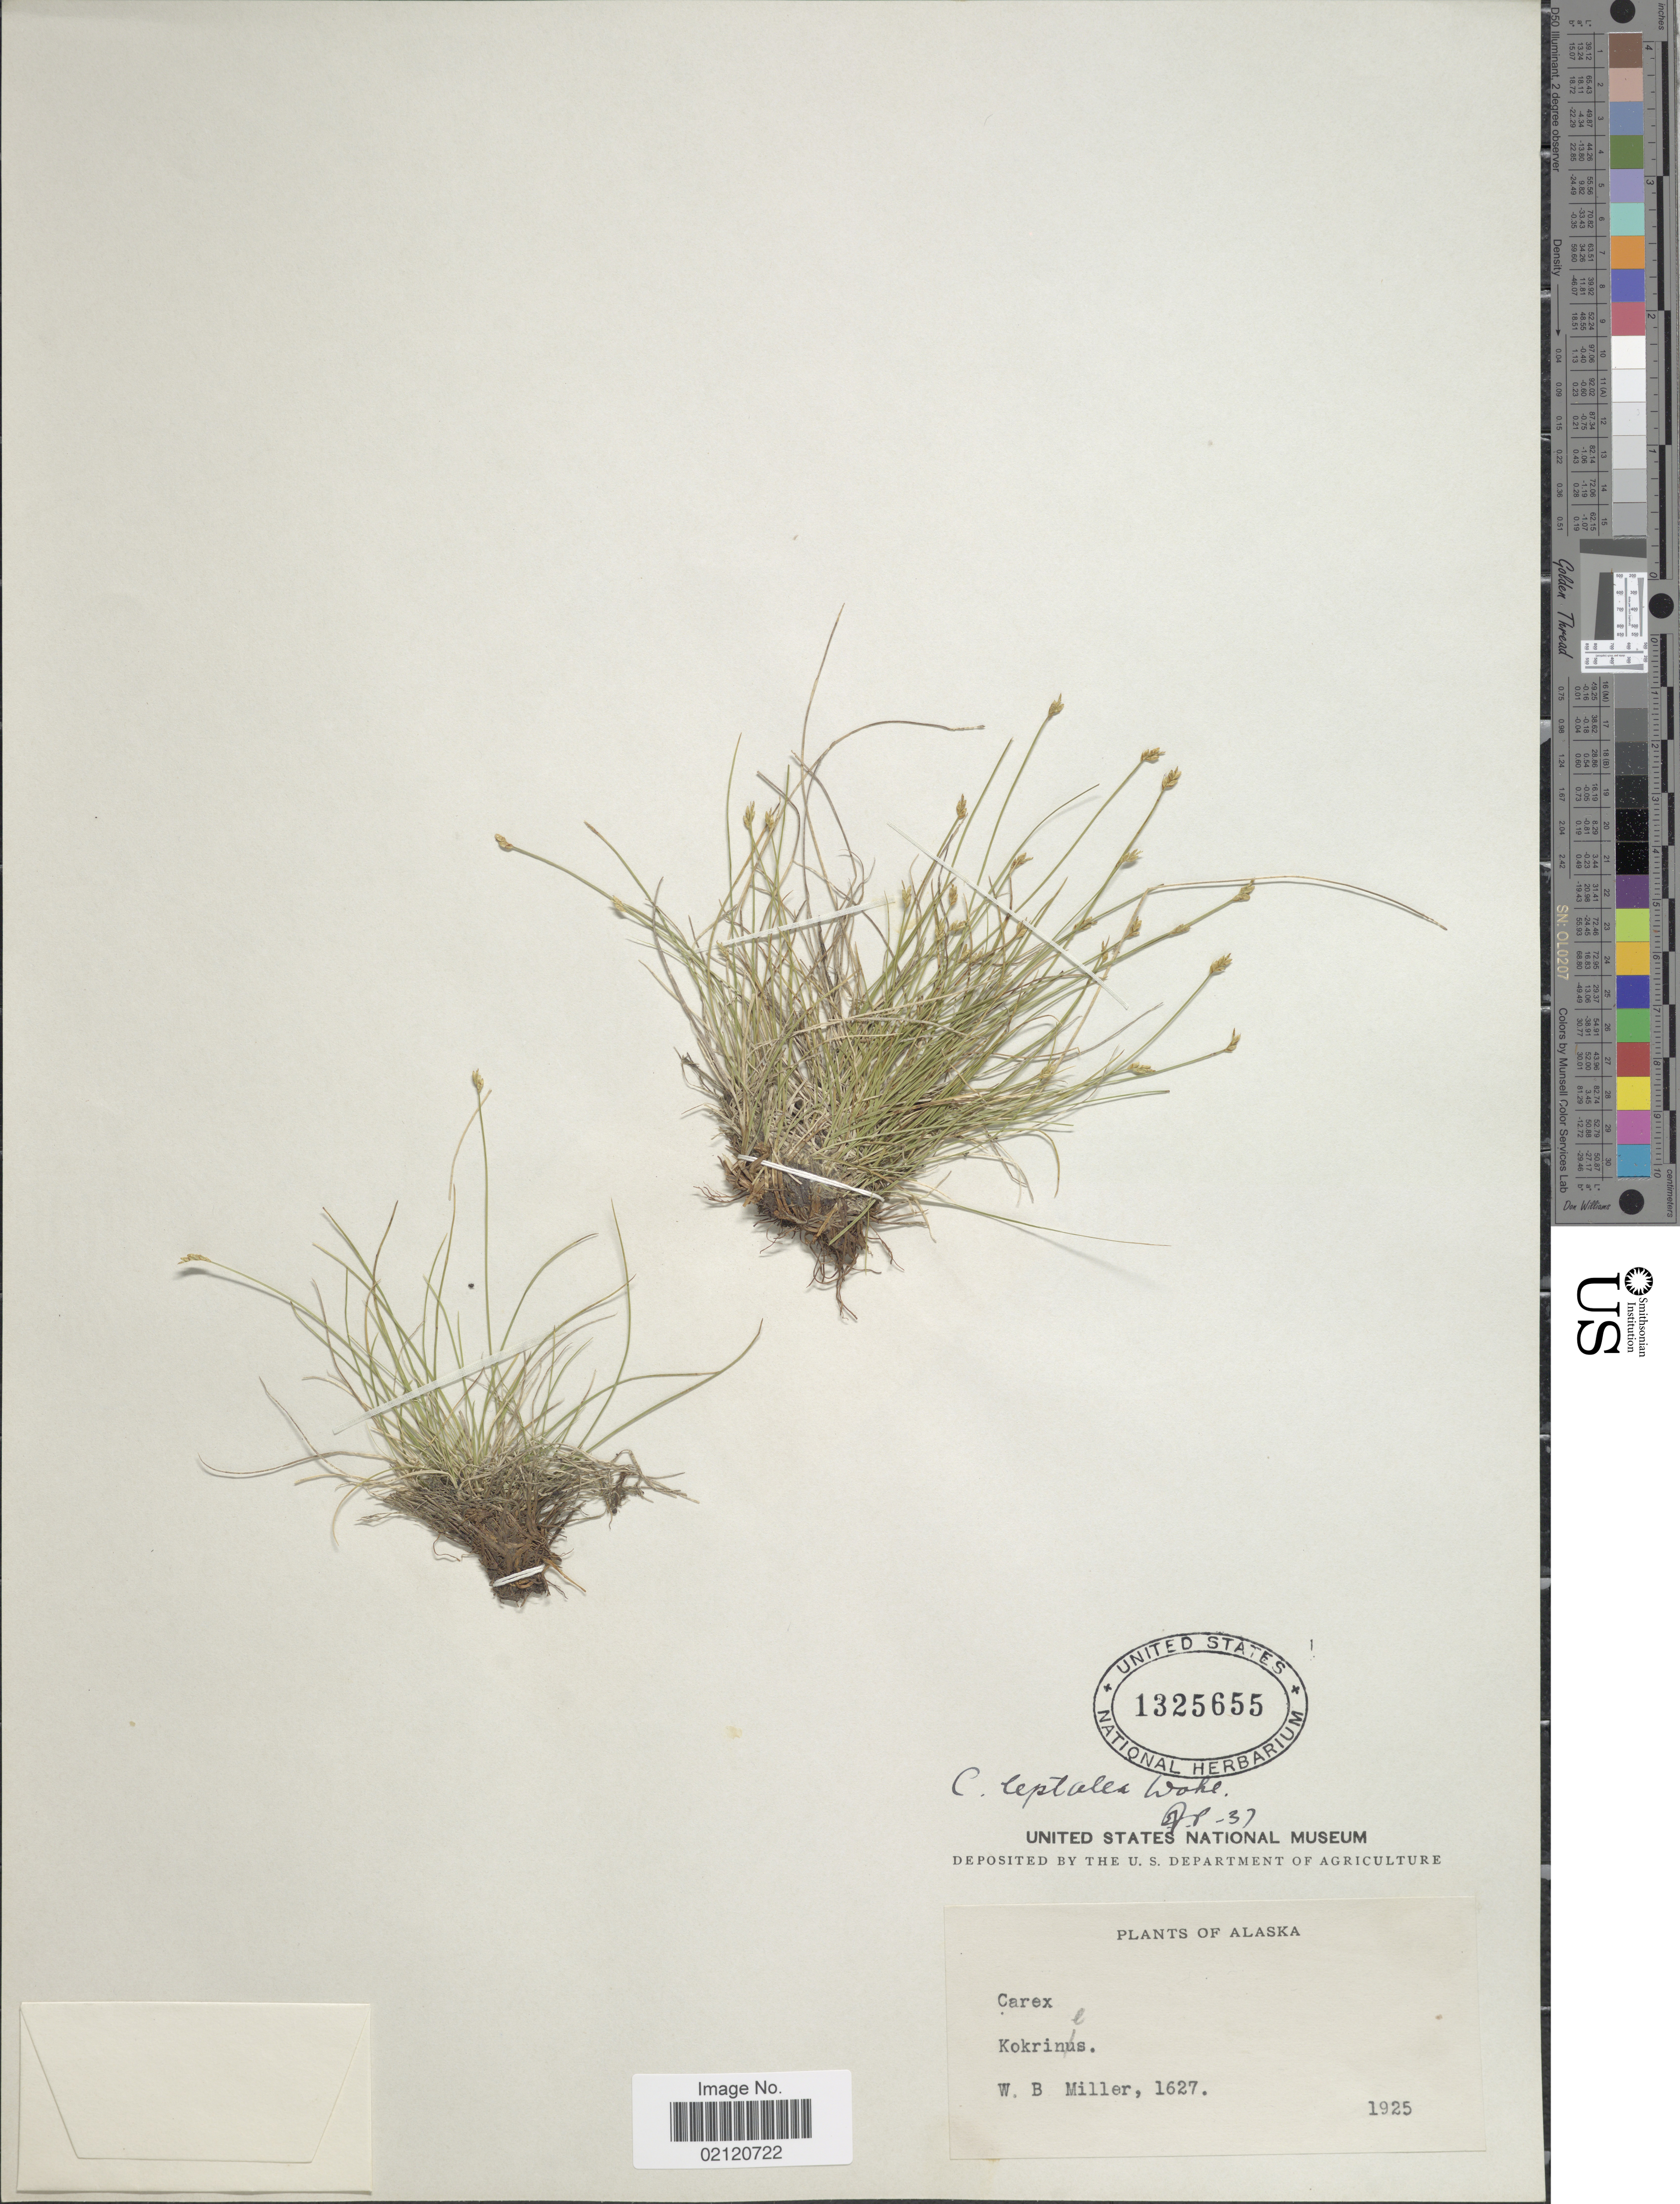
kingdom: Plantae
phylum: Tracheophyta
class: Liliopsida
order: Poales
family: Cyperaceae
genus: Carex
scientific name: Carex leptalea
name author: Wahlenb.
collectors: W. Miller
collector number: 1627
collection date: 1925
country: United States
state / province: Alaska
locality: Kokrines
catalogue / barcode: US 1325655